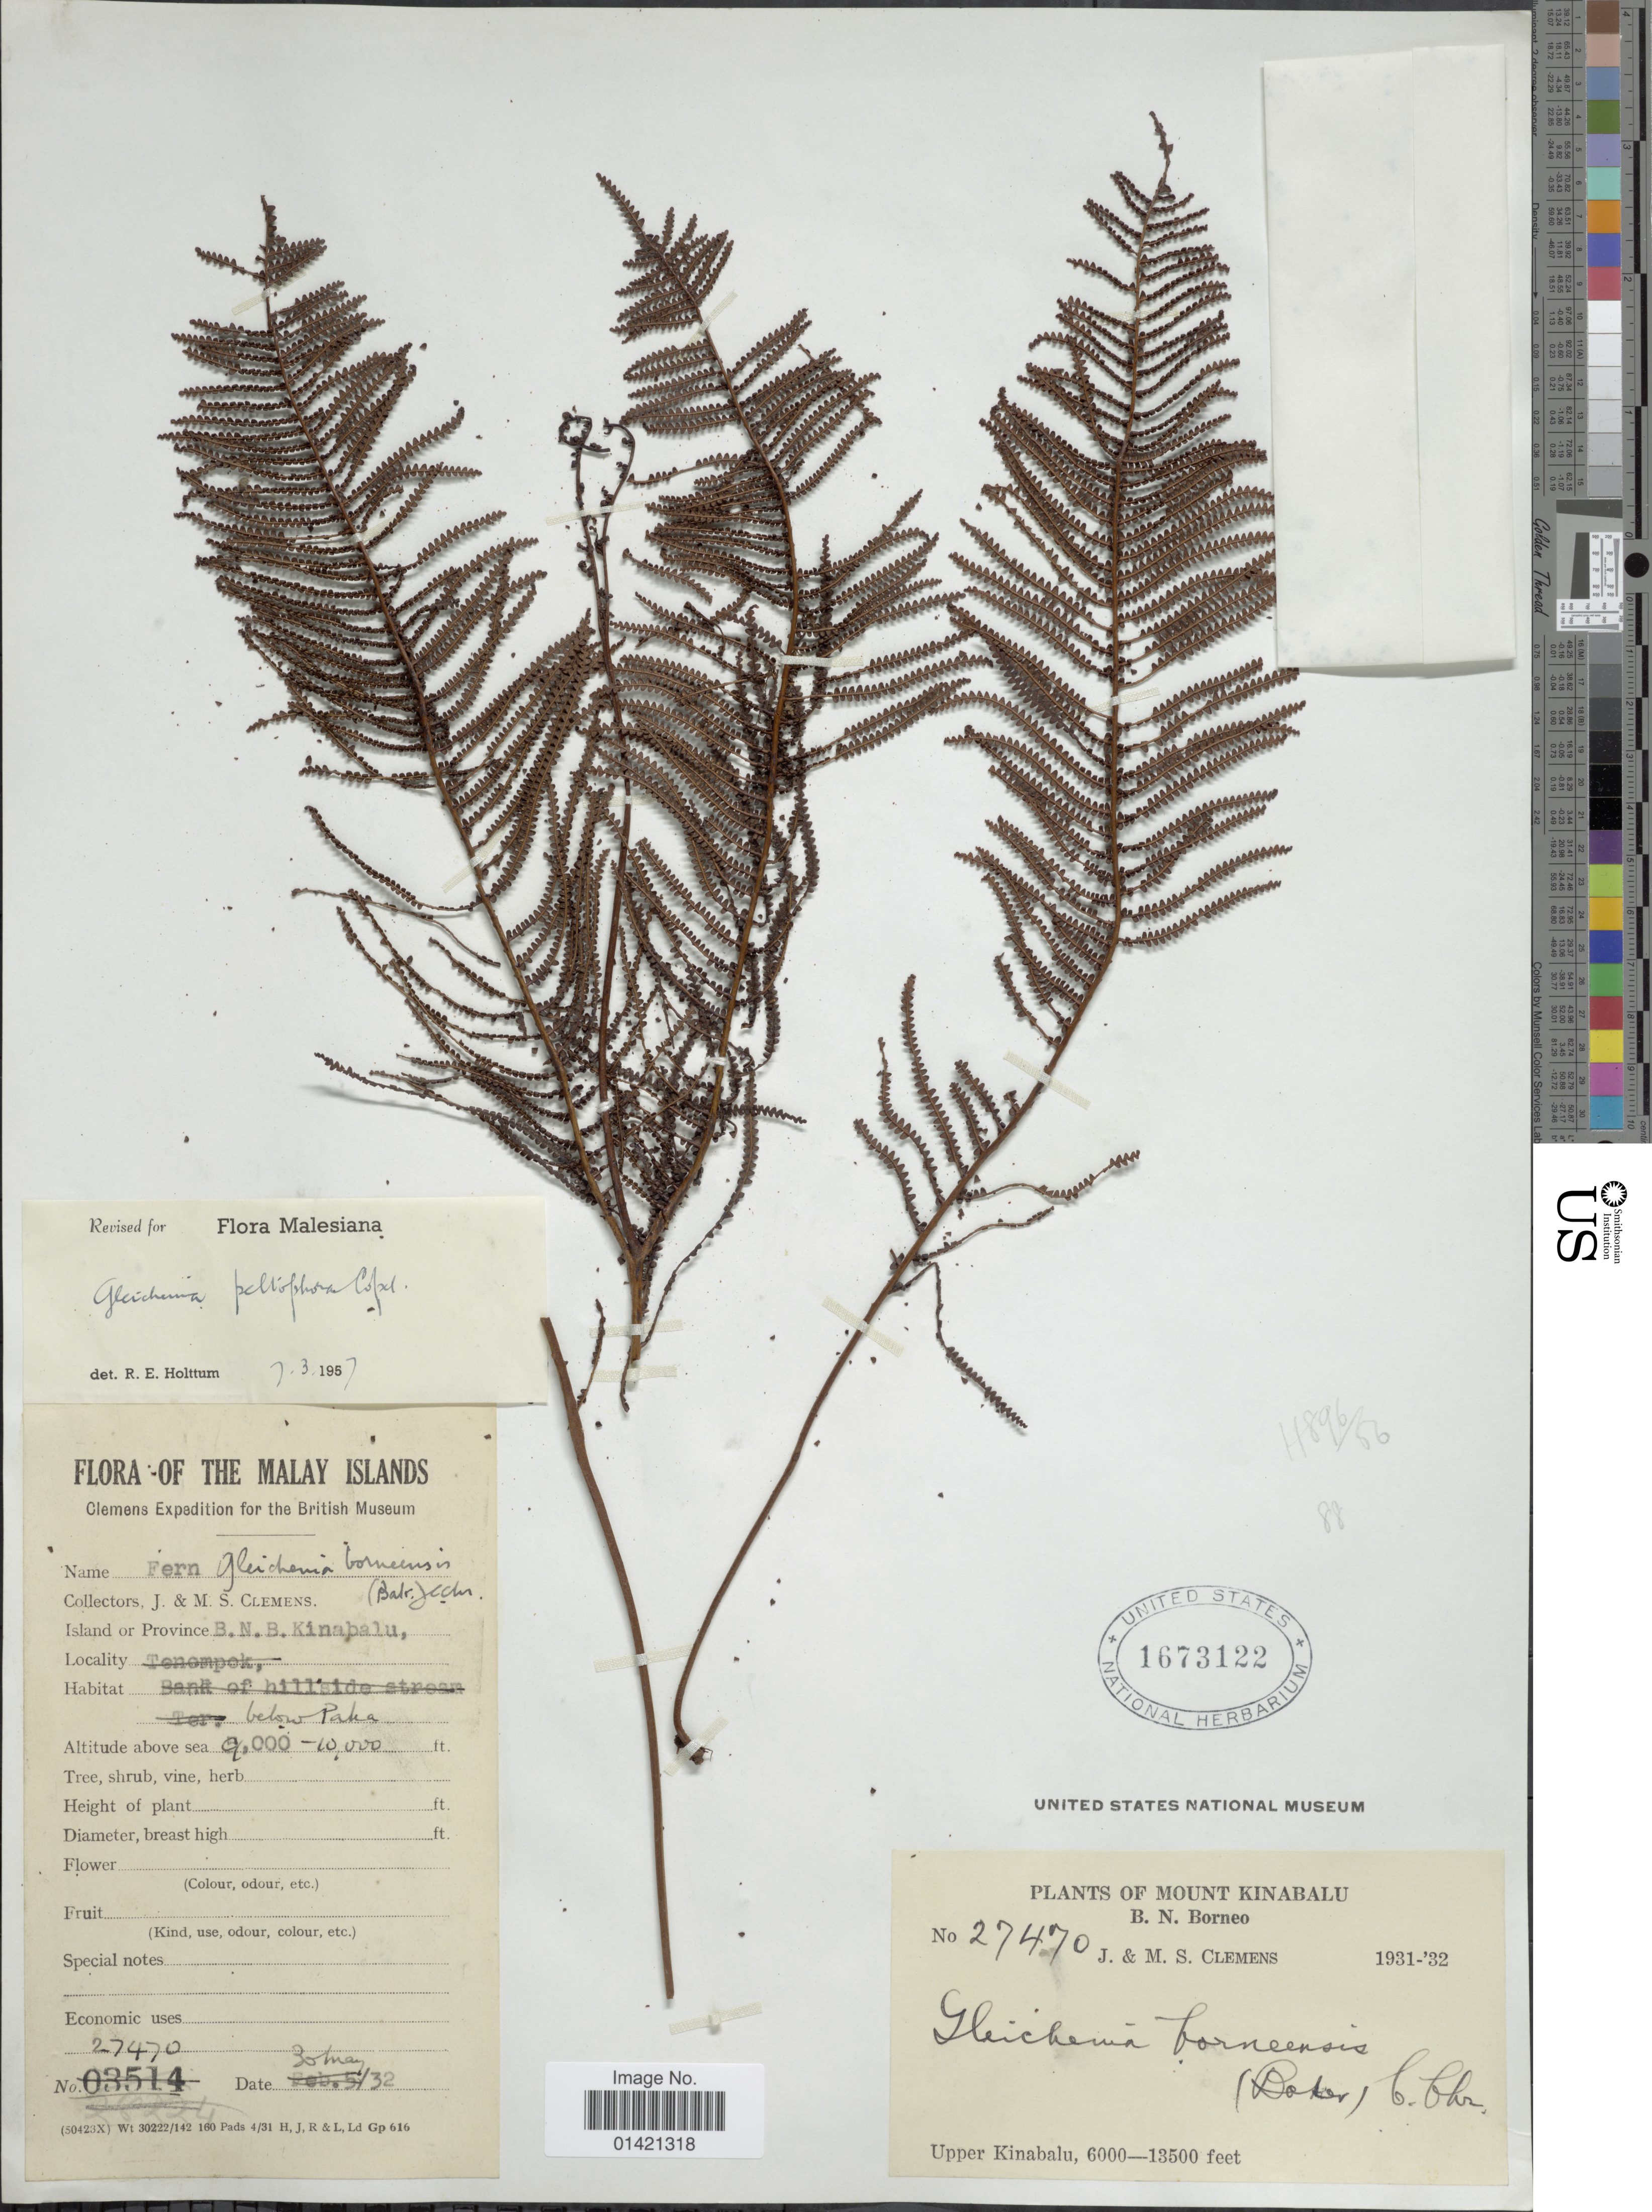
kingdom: Plantae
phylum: Tracheophyta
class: Polypodiopsida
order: Gleicheniales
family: Gleicheniaceae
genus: Gleichenia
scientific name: Gleichenia peltophora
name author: Copel.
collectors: J. Clemens & M. S. Clemens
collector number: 27470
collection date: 1932-05-30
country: Malaysia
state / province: Sabah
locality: Mount Kinabalu. B. N. Borneo. Upper Kinabalu. Below Paka. Malay islands.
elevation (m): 1829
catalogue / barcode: US 1673122